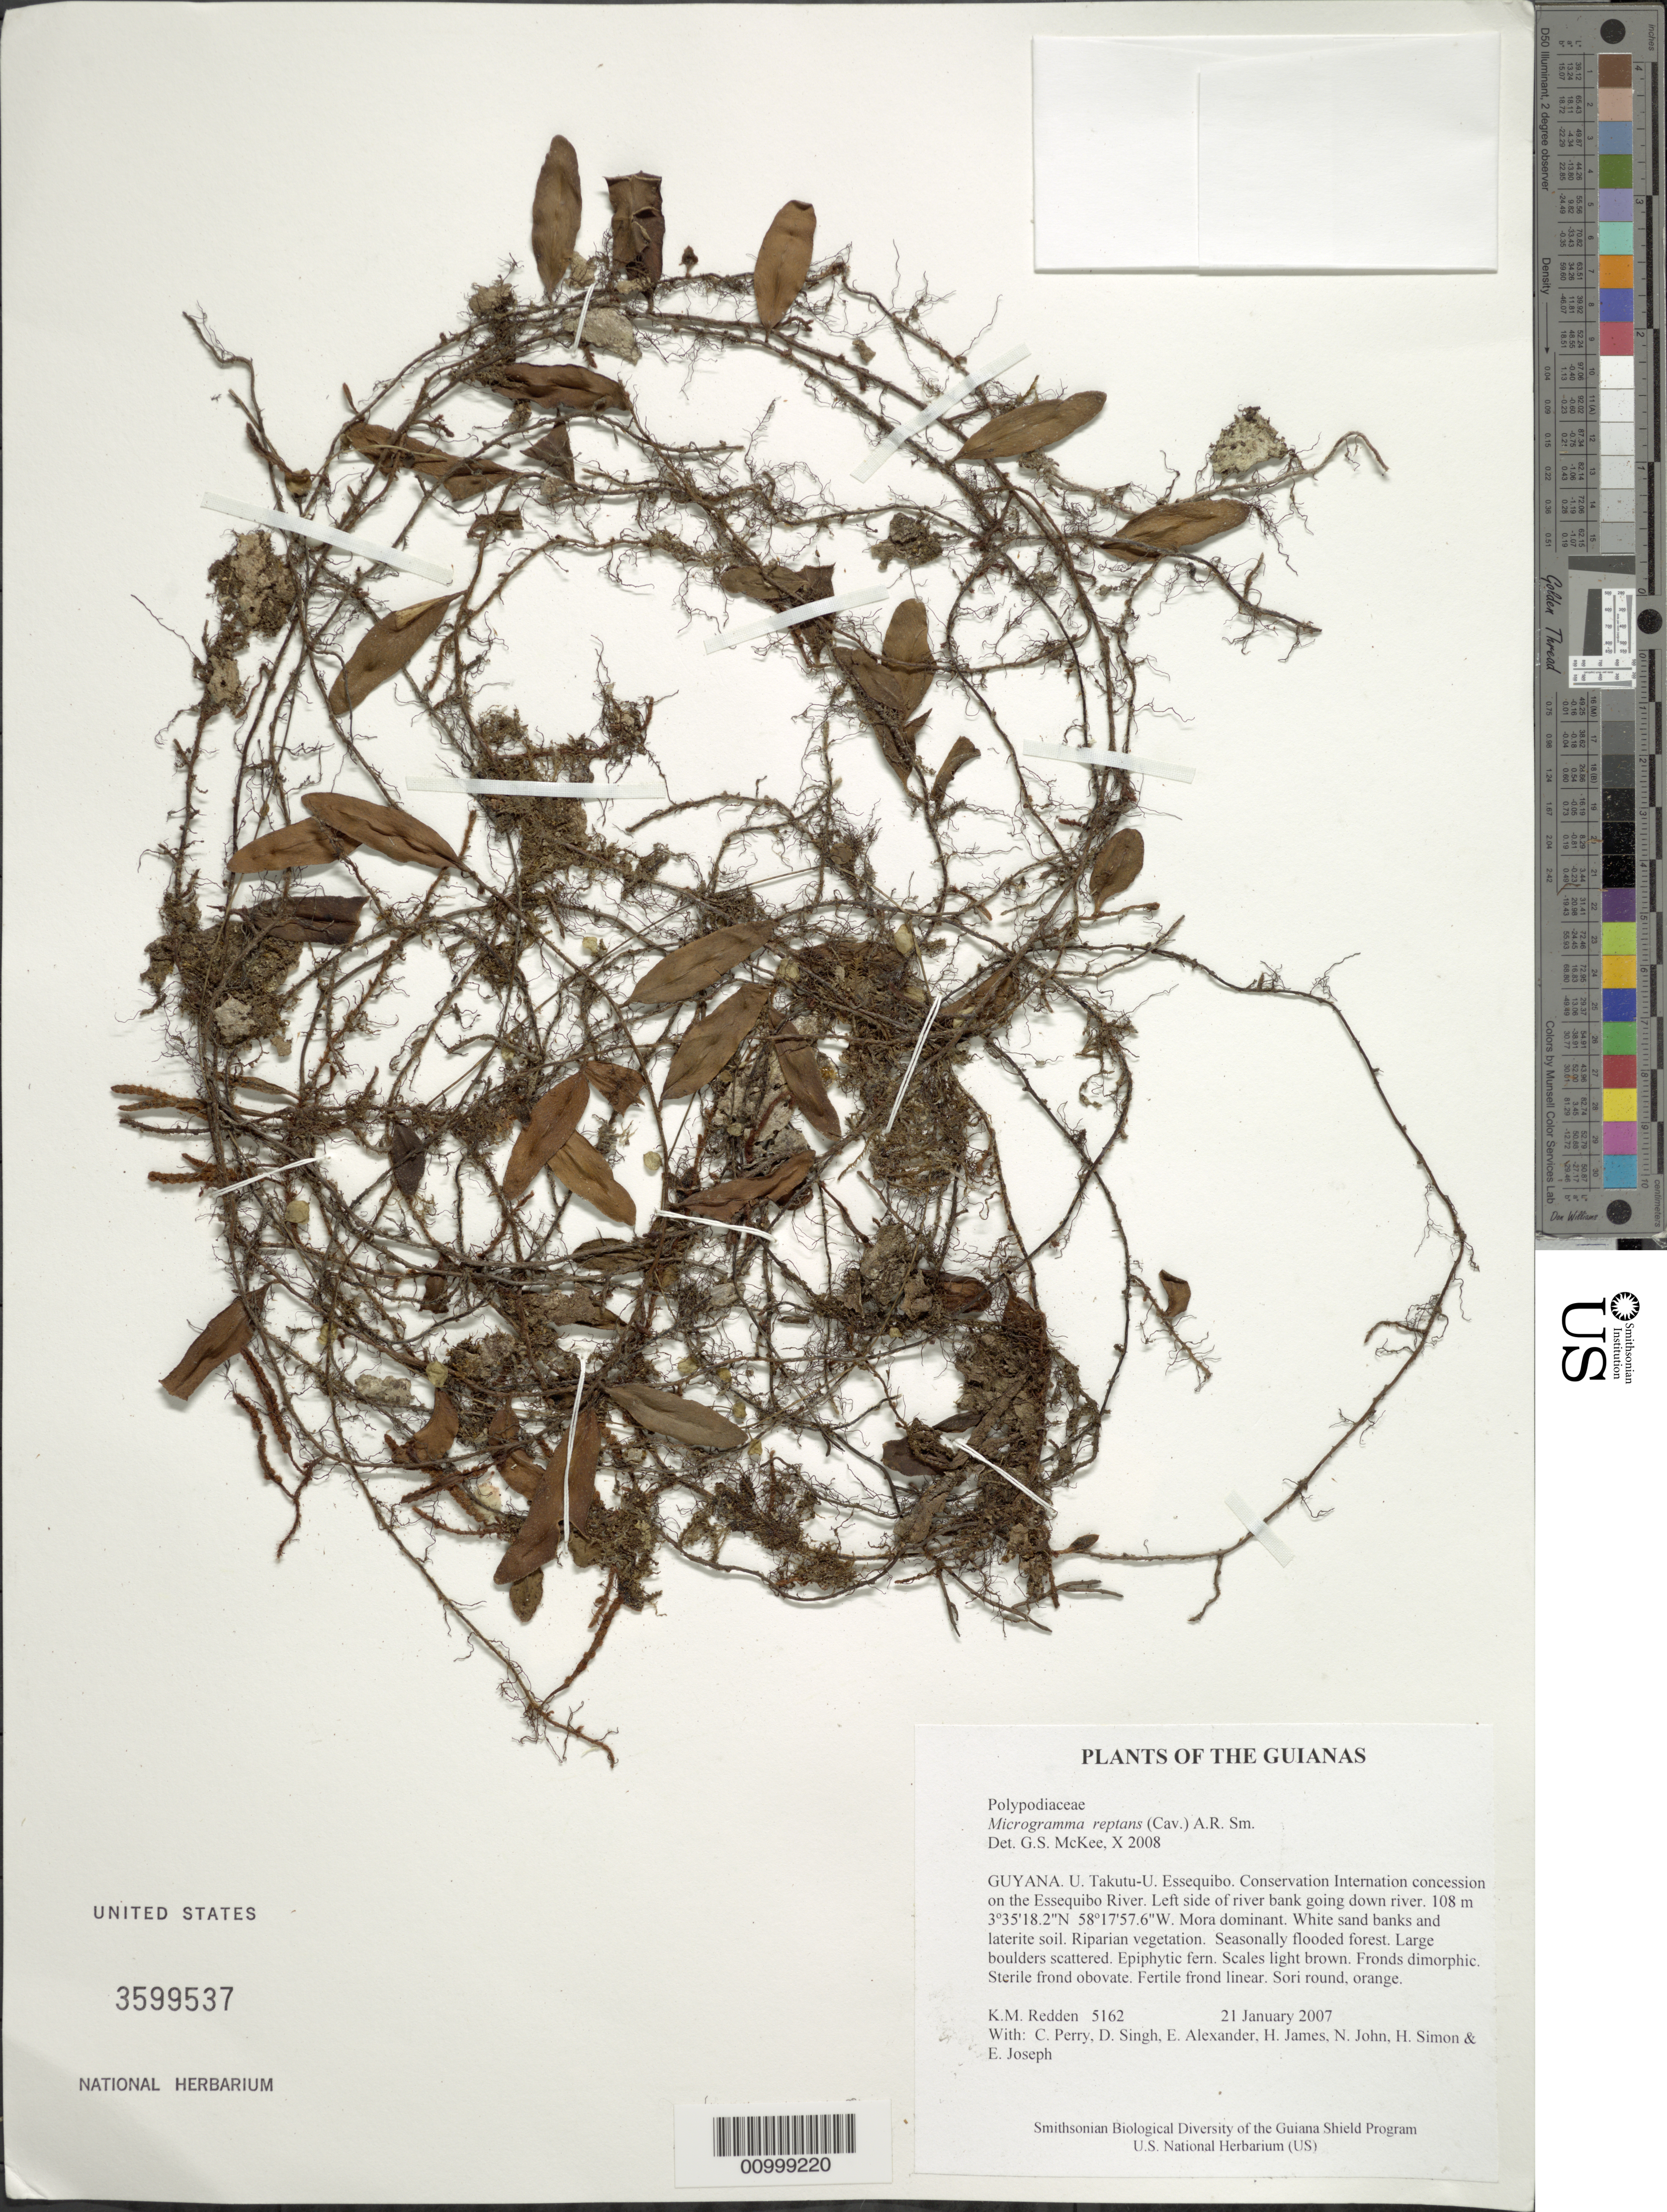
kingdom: Plantae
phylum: Tracheophyta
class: Polypodiopsida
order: Polypodiales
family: Polypodiaceae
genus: Microgramma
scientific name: Microgramma reptans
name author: (Cav.) A.R. Sm.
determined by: McKee, G. S., (US), NMNH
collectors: K. M. Redden, C. Perry, D. Singh, E. Alexander, H. James, N. John, H. Simon & E. Joseph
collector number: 5162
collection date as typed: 21 January 2007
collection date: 2007-01-21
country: Guyana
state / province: U. Takutu-U. Essequibo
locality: Conservation International concession on the Essequibo River. Left side of river bank going down river.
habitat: Mora dominant. White sand banks and laterite soil. Riparian vegetation. Seasonally flooded forest. Large boulders scattered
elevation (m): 108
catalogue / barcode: US 3599537